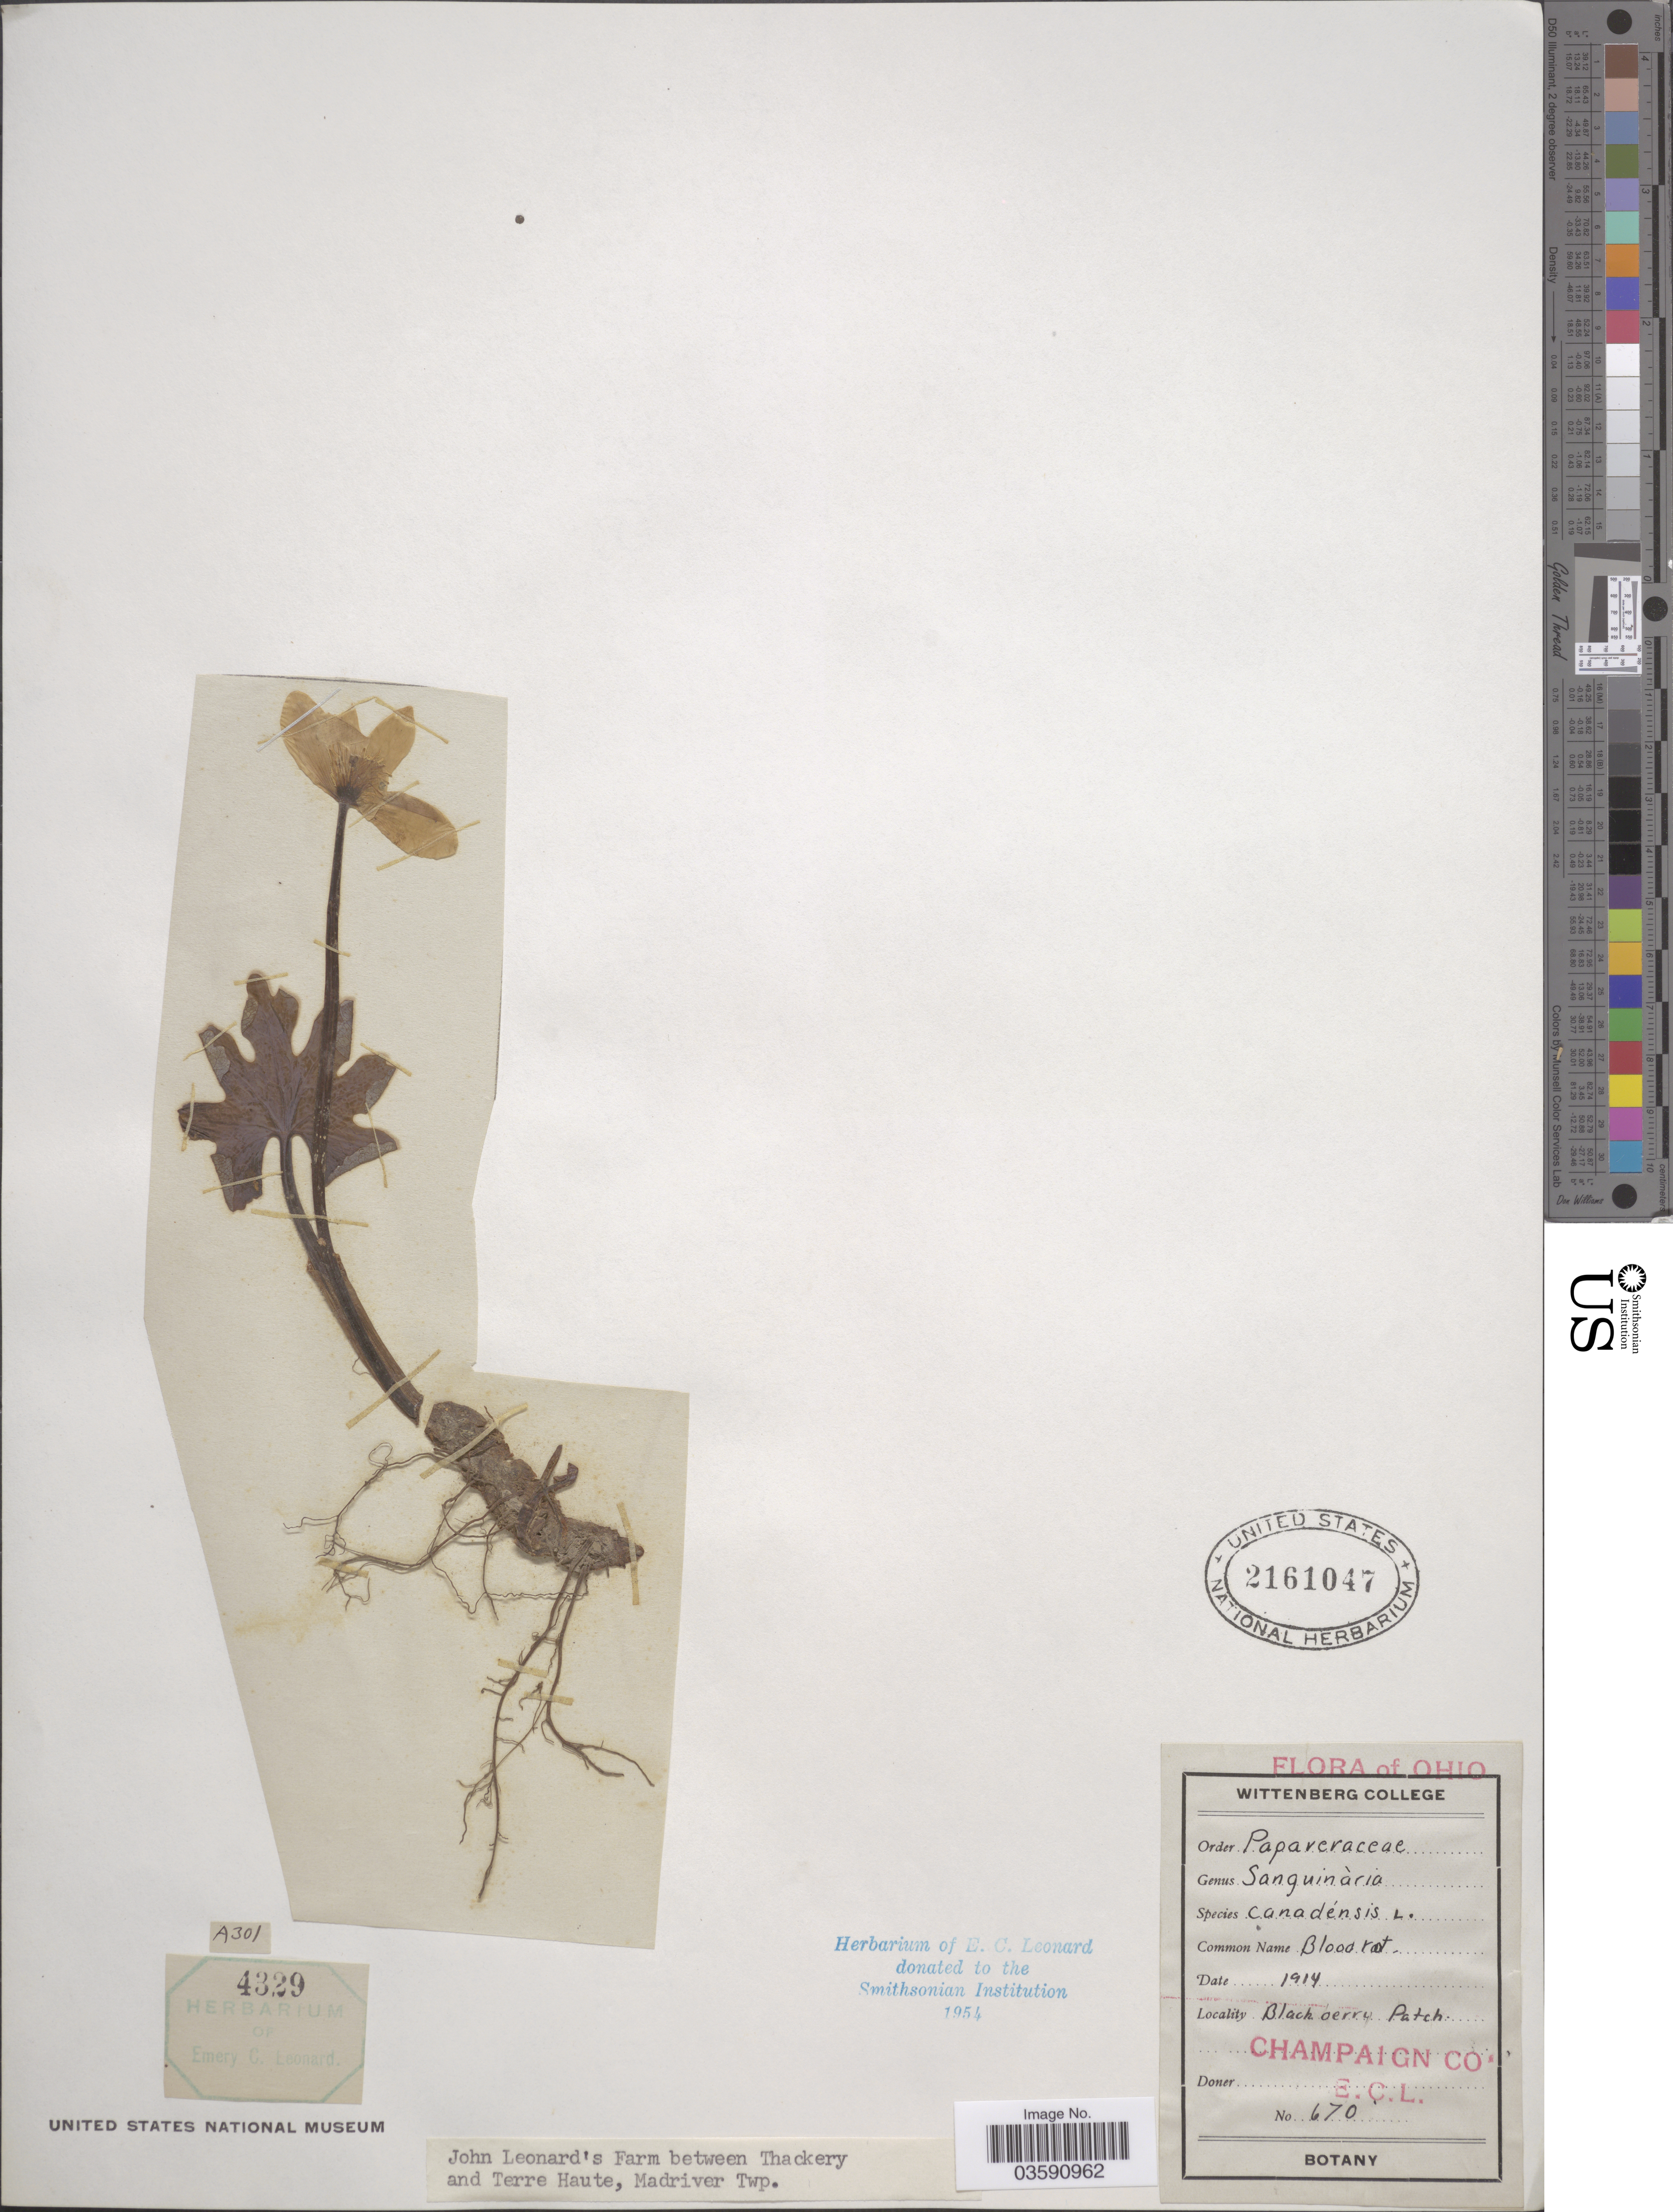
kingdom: Plantae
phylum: Tracheophyta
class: Magnoliopsida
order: Ranunculales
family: Papaveraceae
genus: Sanguinaria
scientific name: Sanguinaria canadensis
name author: L.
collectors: E. C. Leonard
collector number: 670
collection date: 1914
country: United States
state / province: Ohio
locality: Blackberry Patch. Champaign Co. John Leonard's Farm between Thackery and Terre Haute, Madriver Twp.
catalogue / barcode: US 2161047